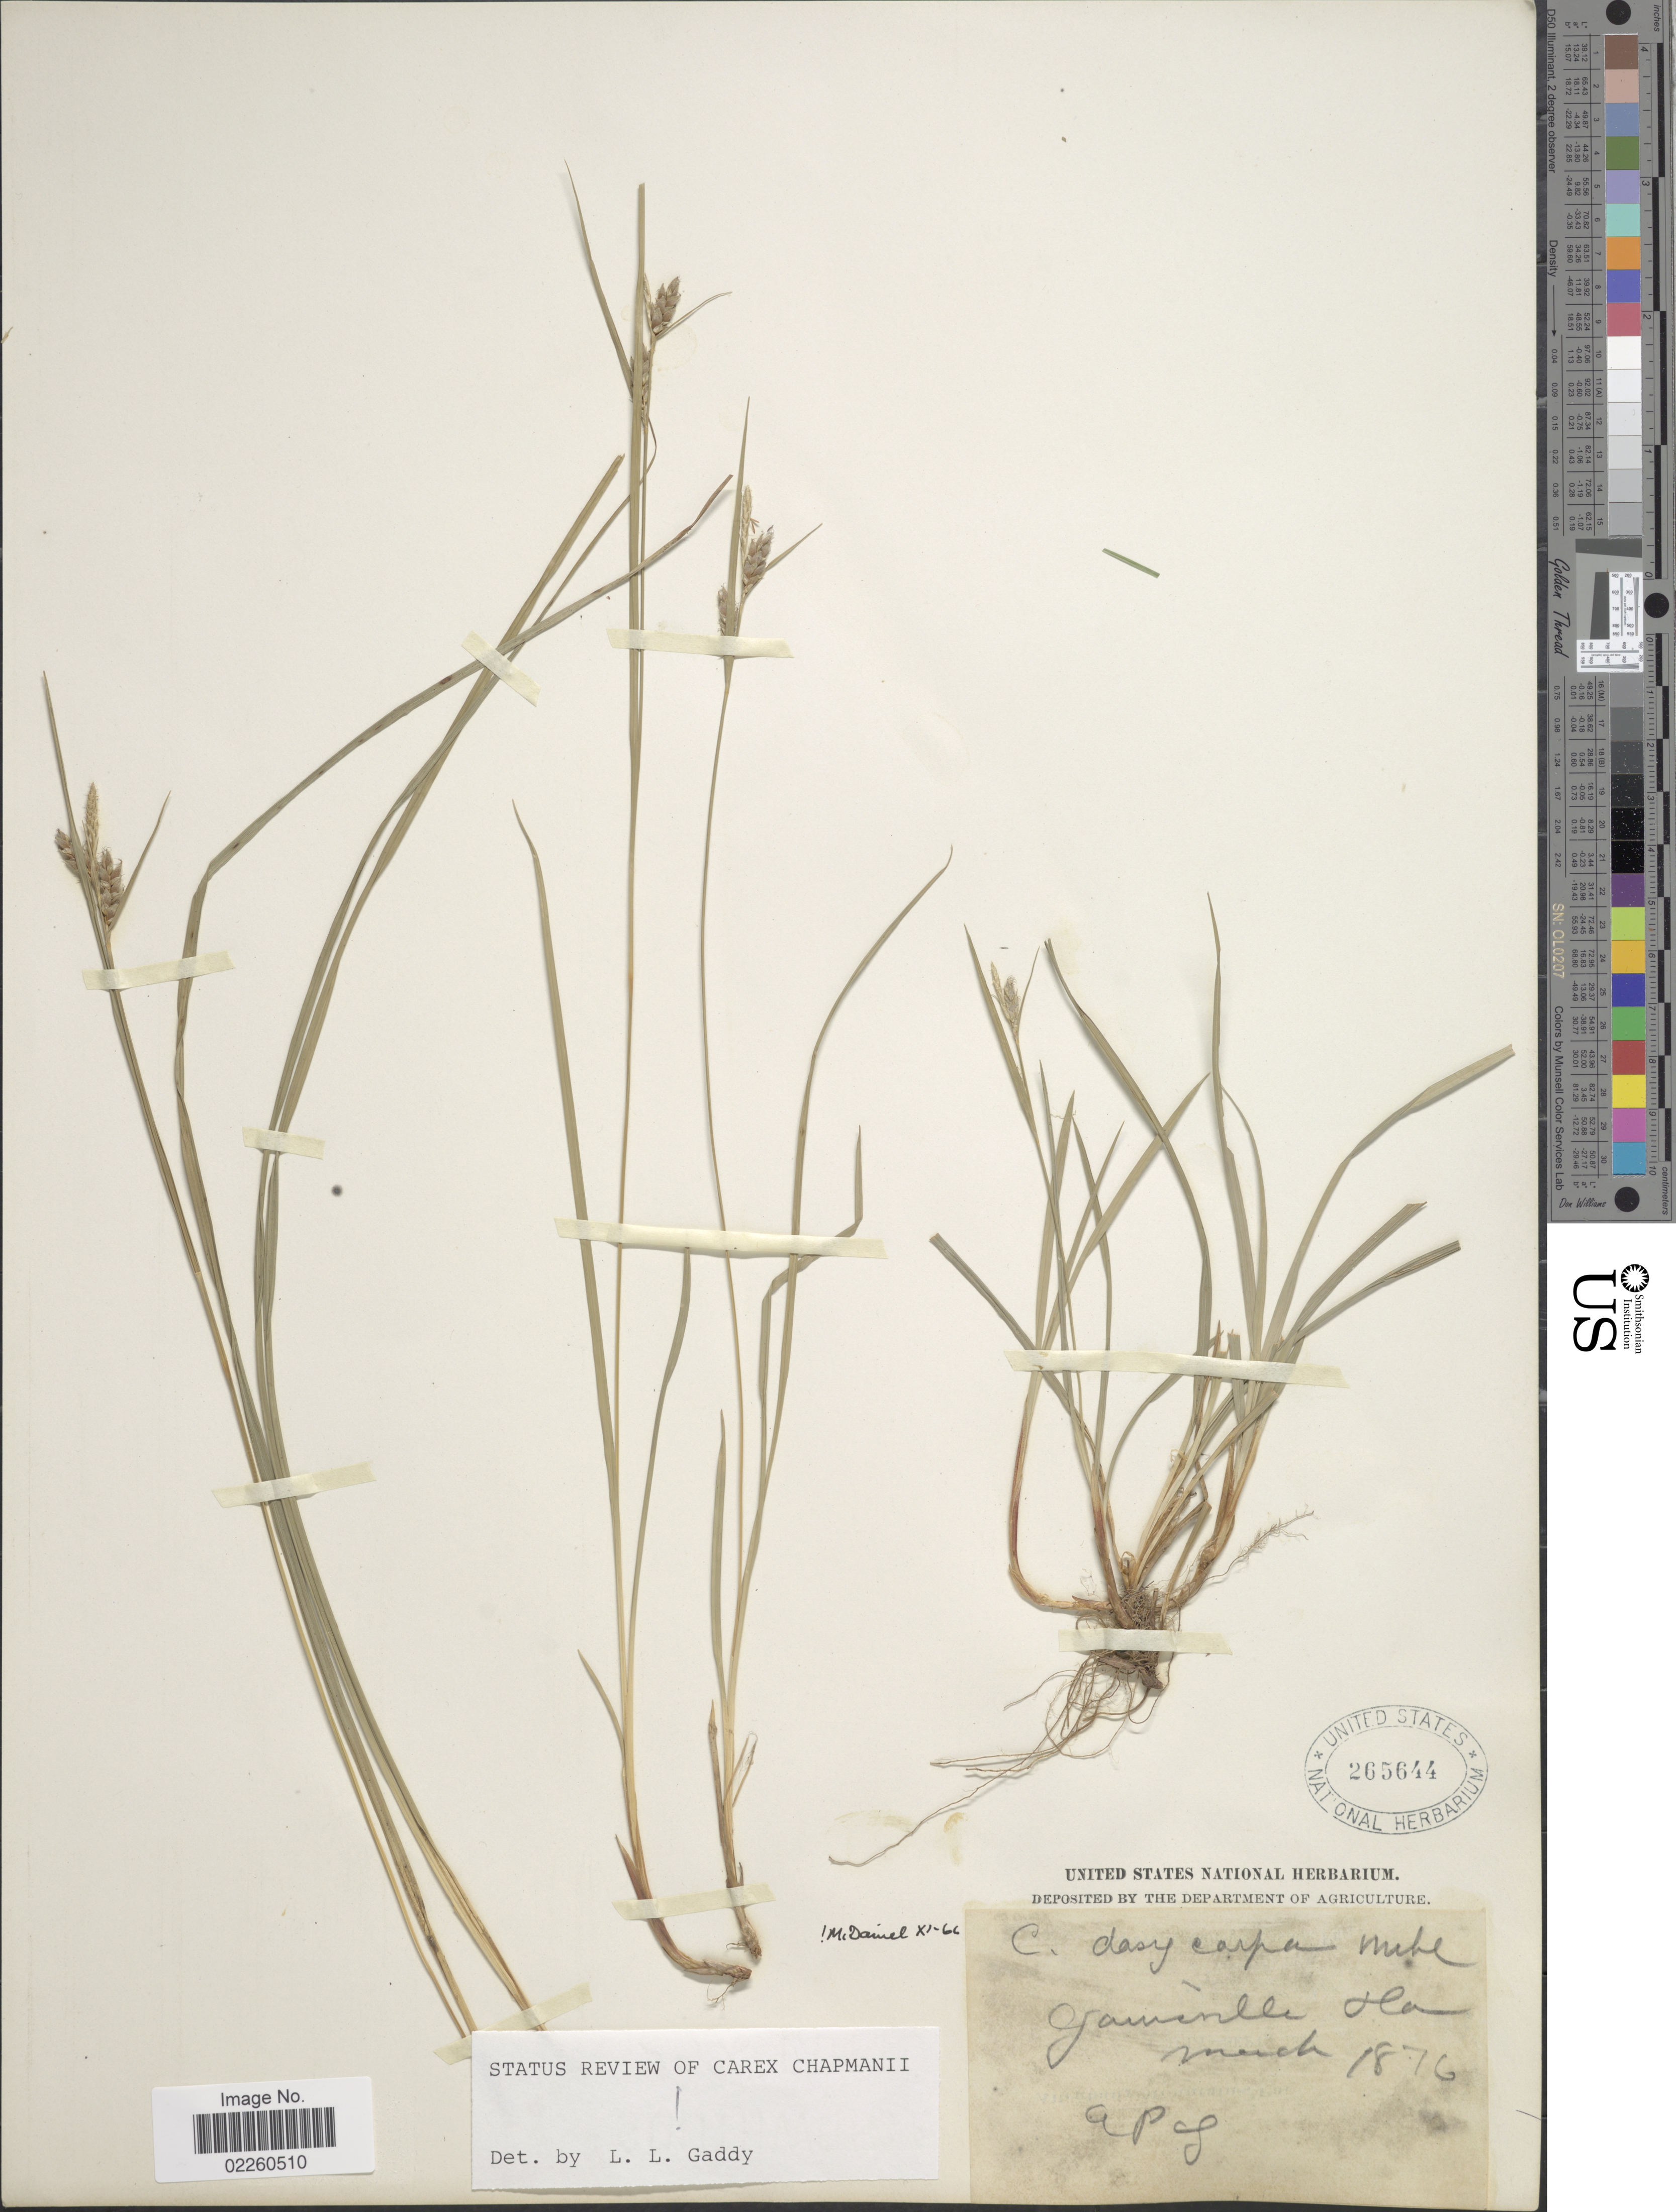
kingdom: Plantae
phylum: Tracheophyta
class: Liliopsida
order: Poales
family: Cyperaceae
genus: Carex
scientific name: Carex dasycarpa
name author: Muhl.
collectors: A. P. L.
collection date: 1876-03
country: United States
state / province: Florida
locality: Gainesville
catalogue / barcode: US 265644